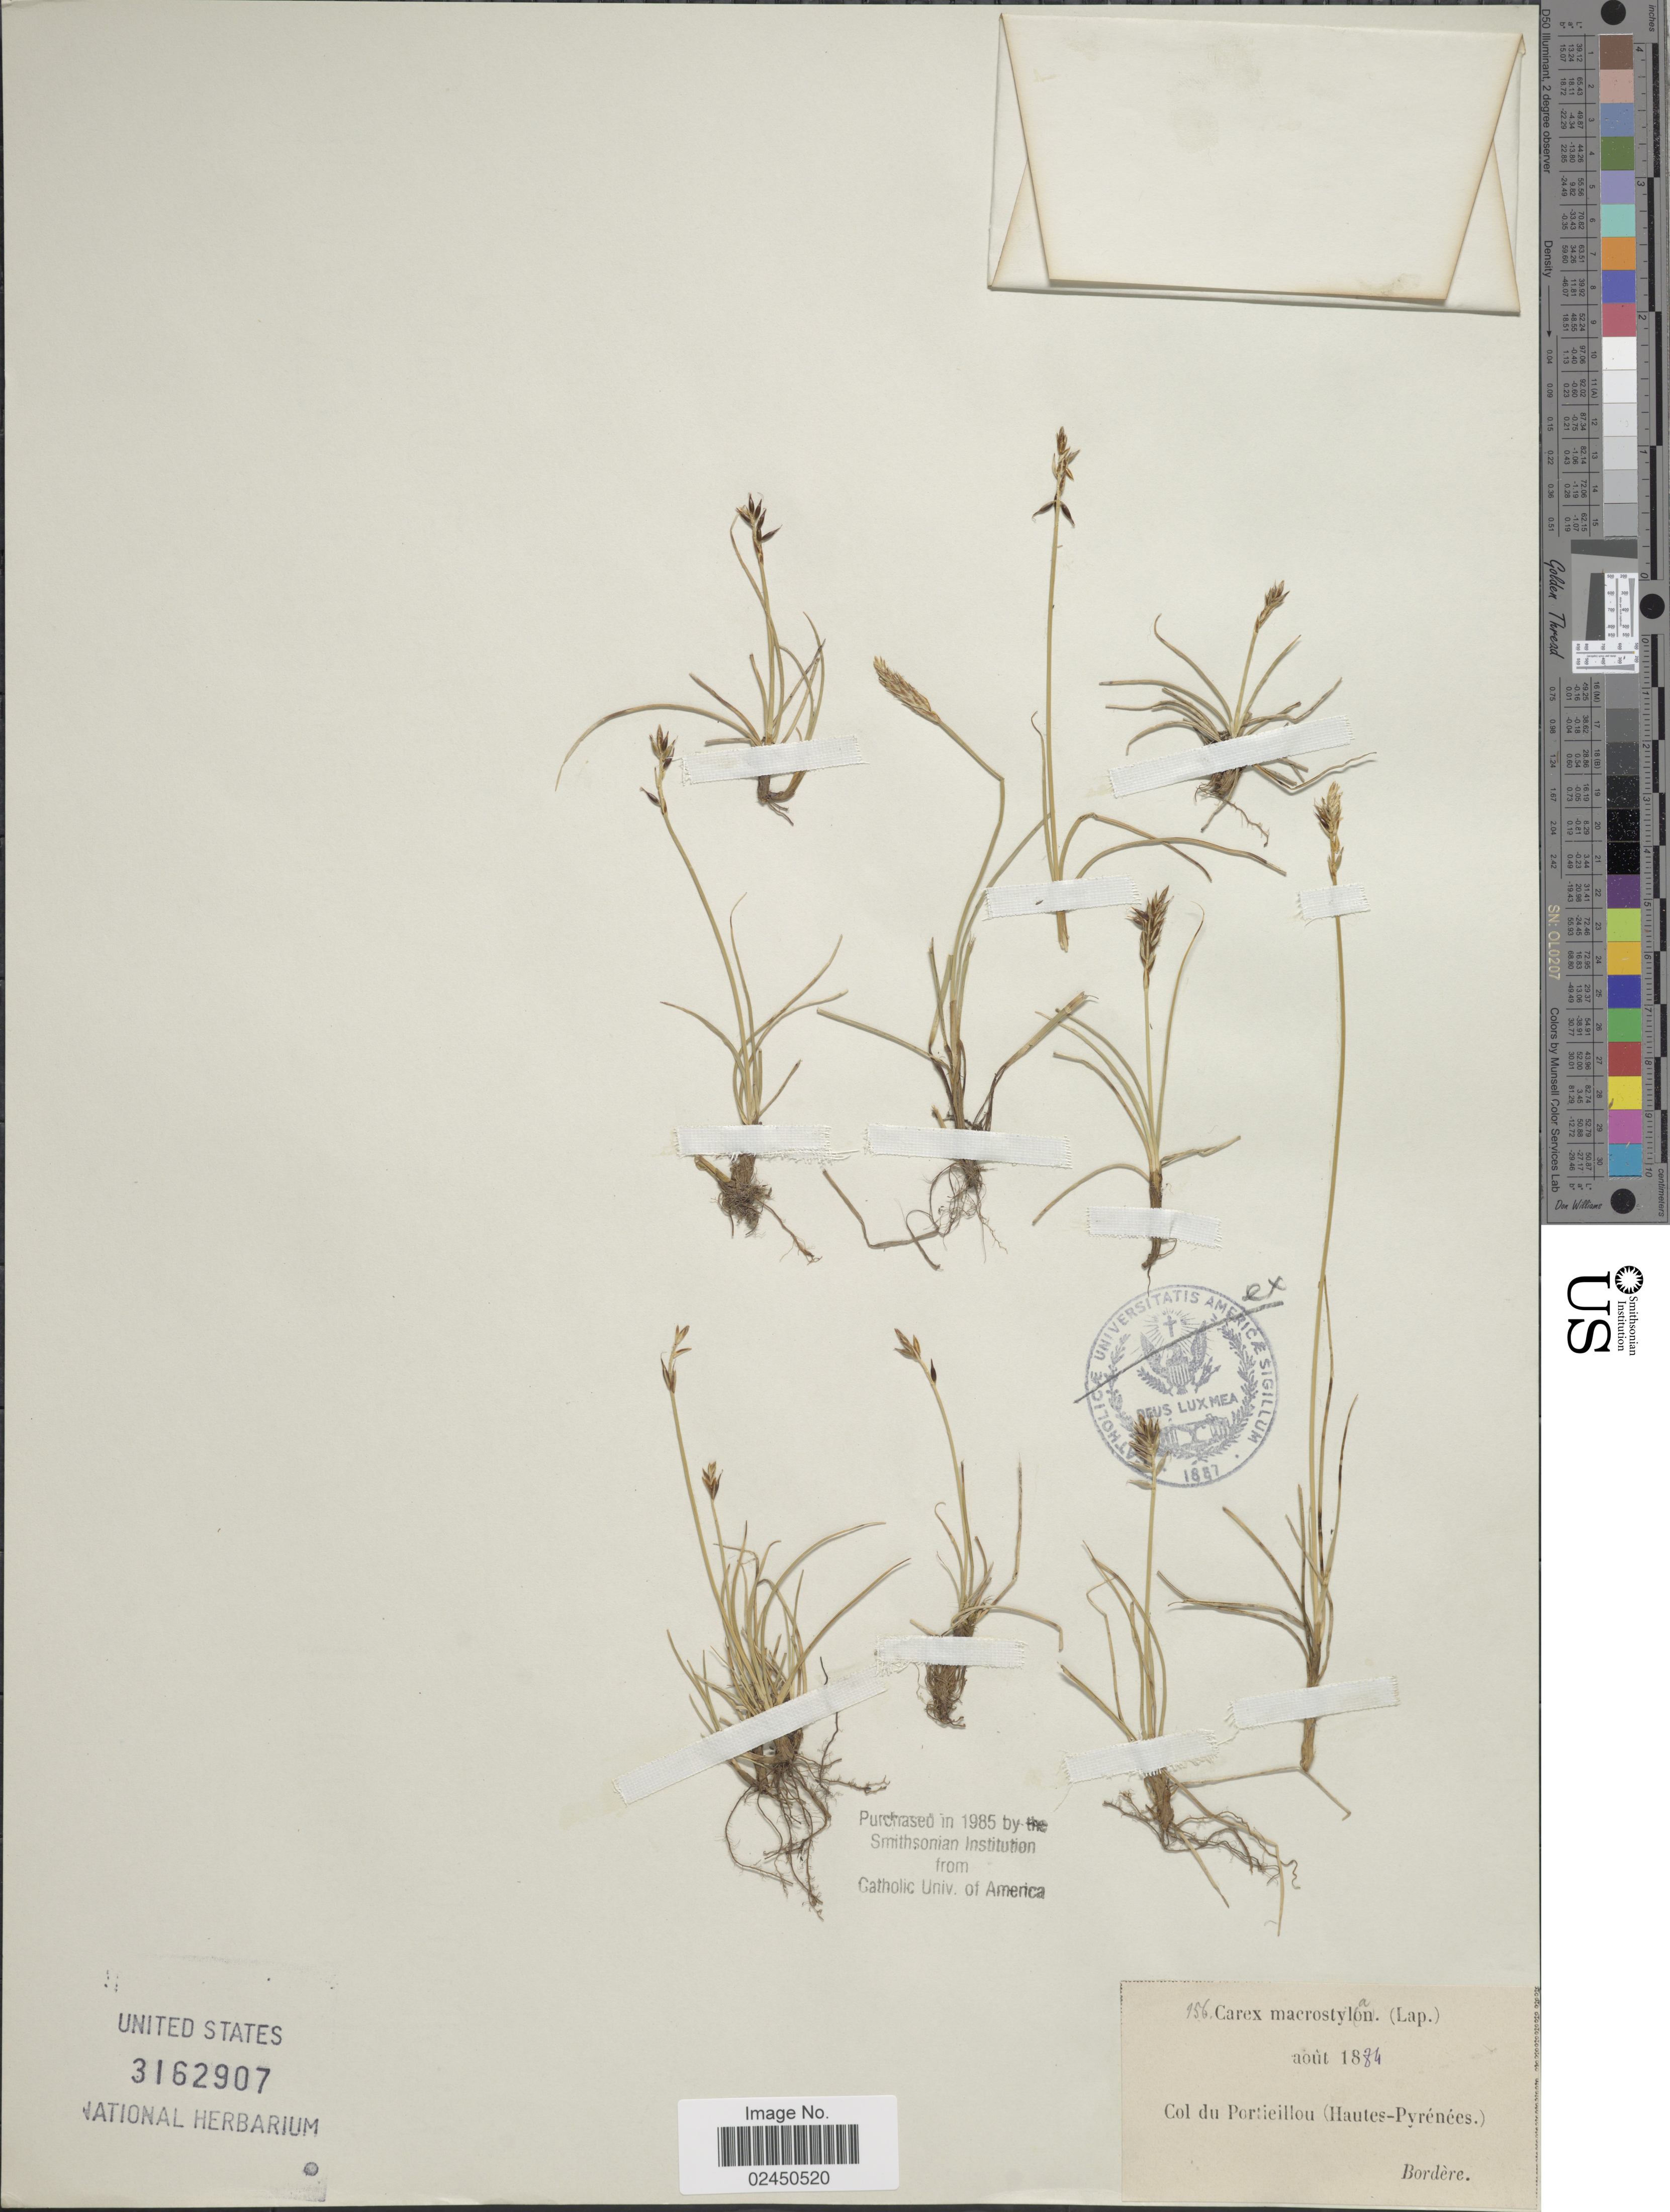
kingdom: Plantae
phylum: Tracheophyta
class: Liliopsida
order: Poales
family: Cyperaceae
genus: Carex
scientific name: Carex macrostylos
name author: Lapeyr.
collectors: -. Bordère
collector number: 156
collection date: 1874-08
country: France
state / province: Occitanie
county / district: Hautes-Pyrénées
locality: Col du Portieillou (Hautes-Pyrenees)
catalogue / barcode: US 3162907